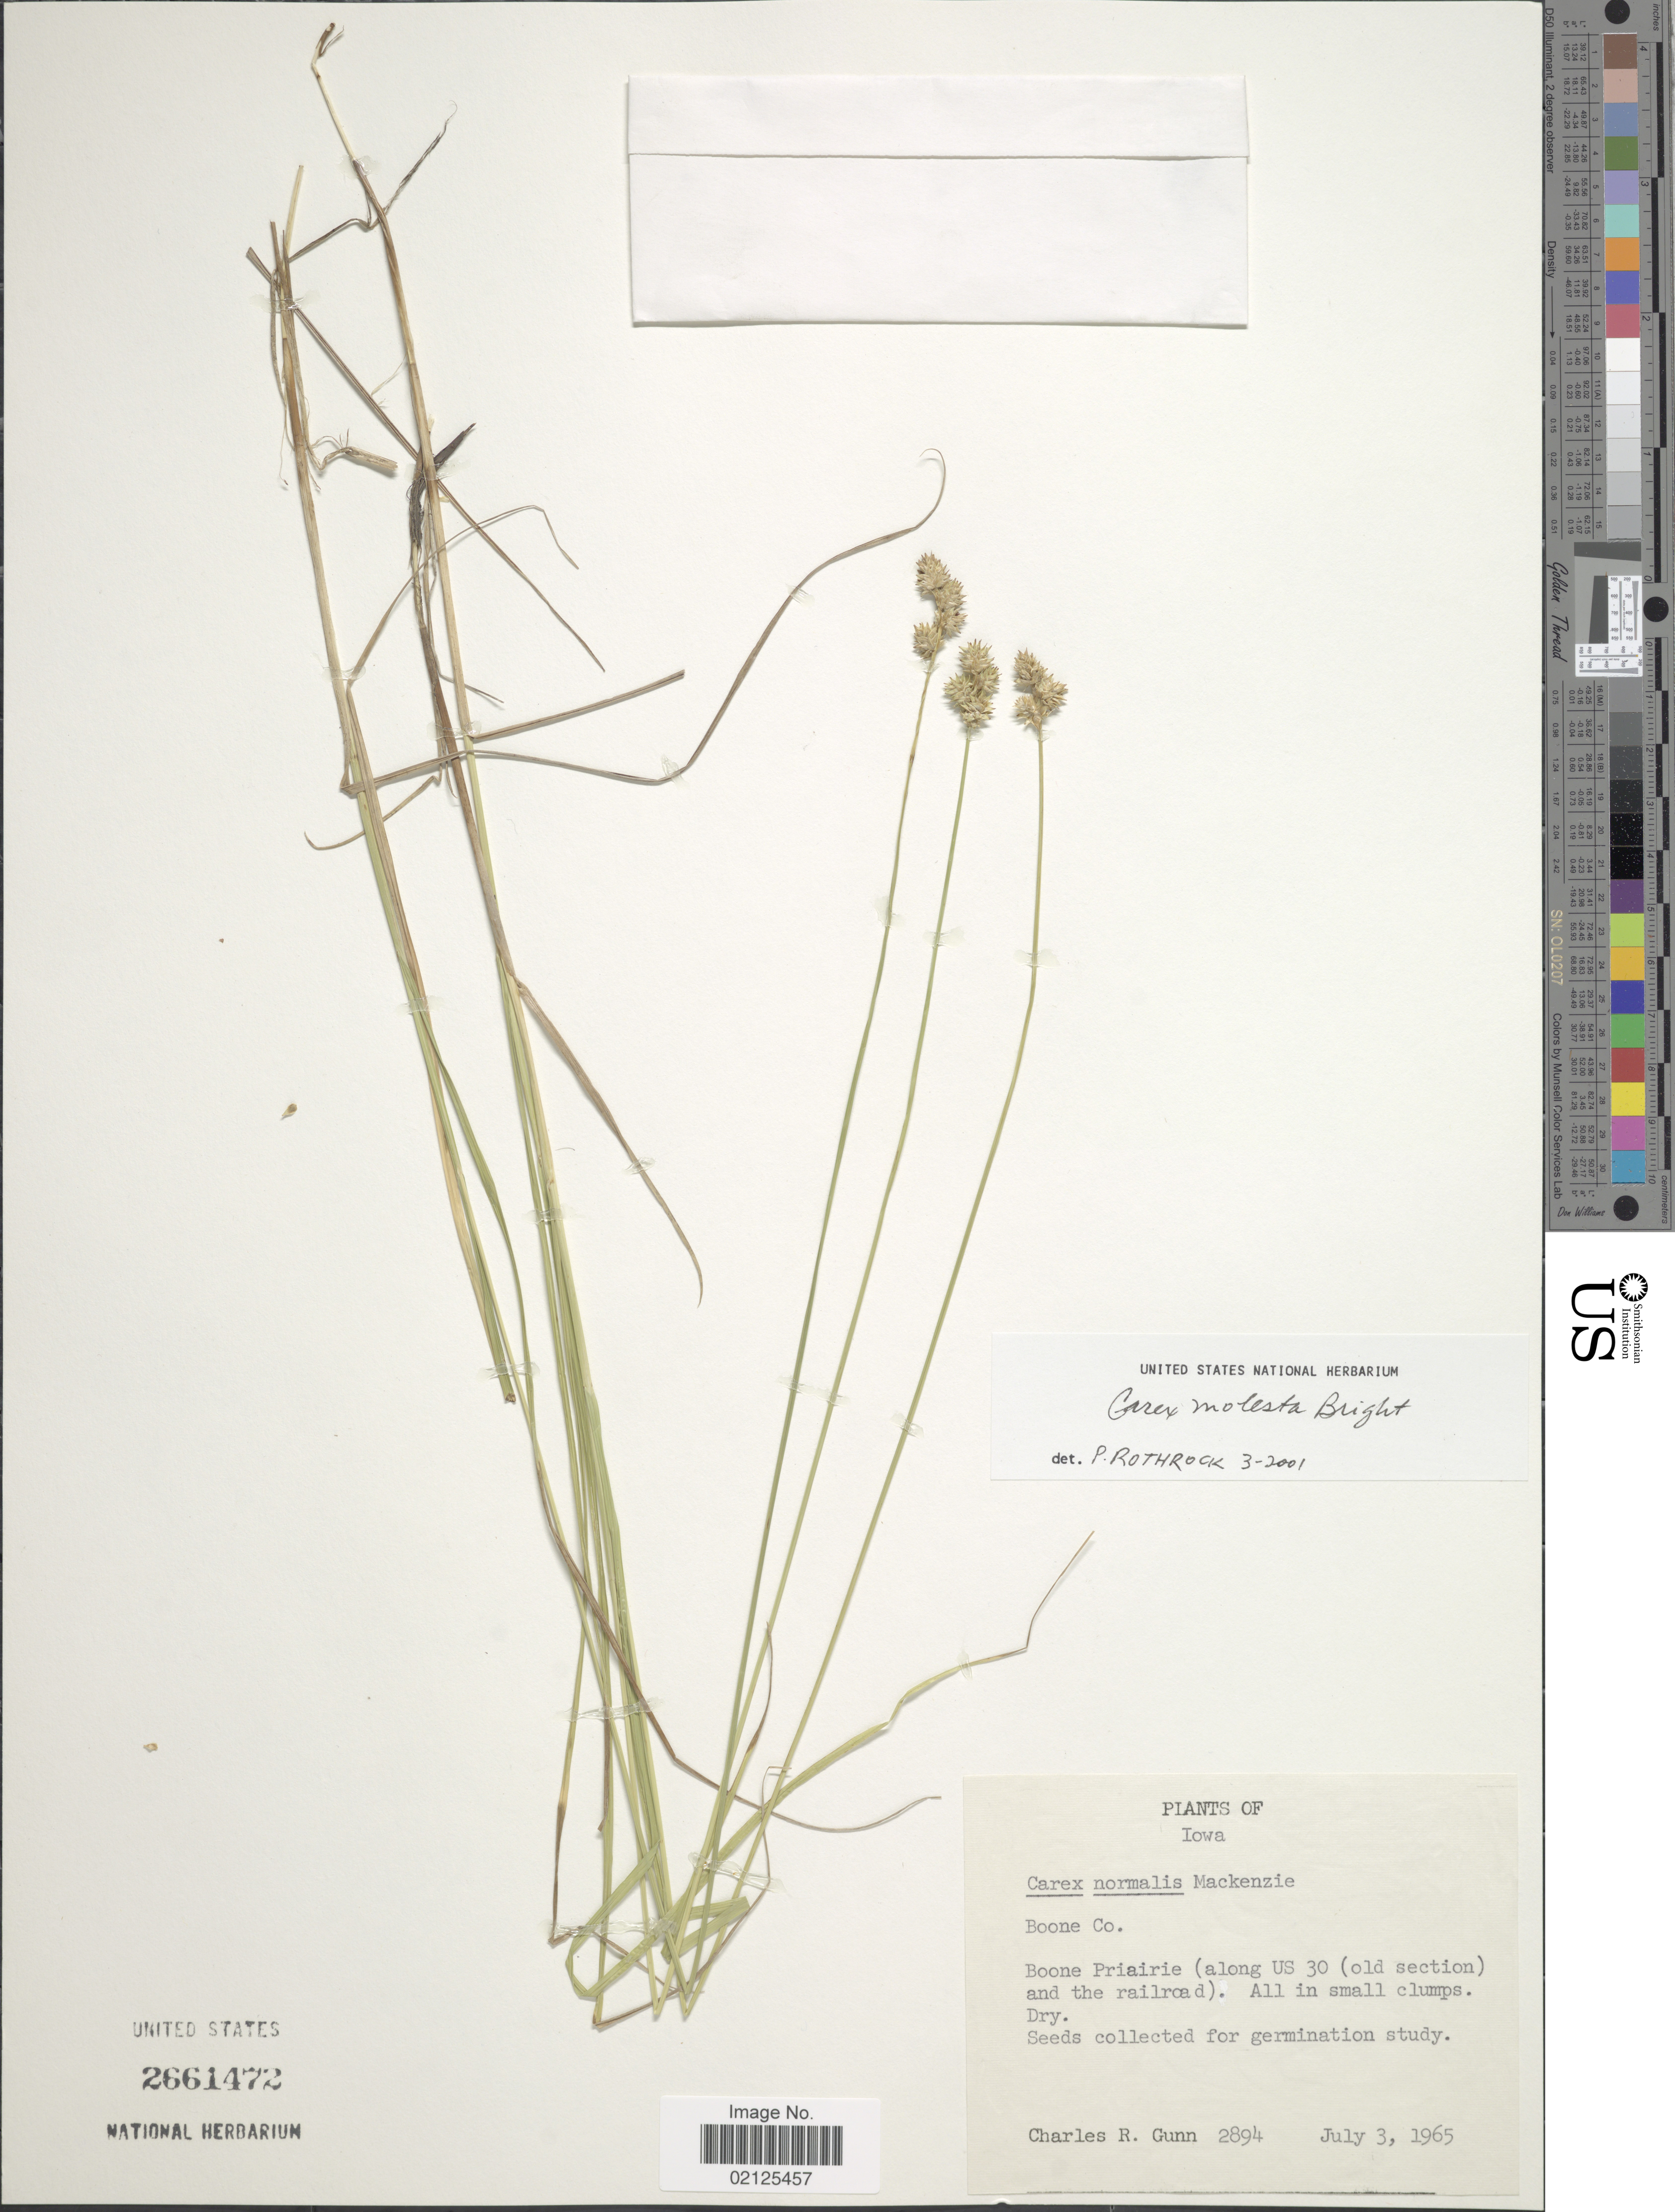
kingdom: Plantae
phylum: Tracheophyta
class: Liliopsida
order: Poales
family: Cyperaceae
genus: Carex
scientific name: Carex molesta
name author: Mack.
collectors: C. R. Gunn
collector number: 2894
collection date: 1965-07-03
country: United States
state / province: Iowa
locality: Boone Co, Boone Prairie (along US 30 (old section) and the railroad)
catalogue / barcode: US 2661472